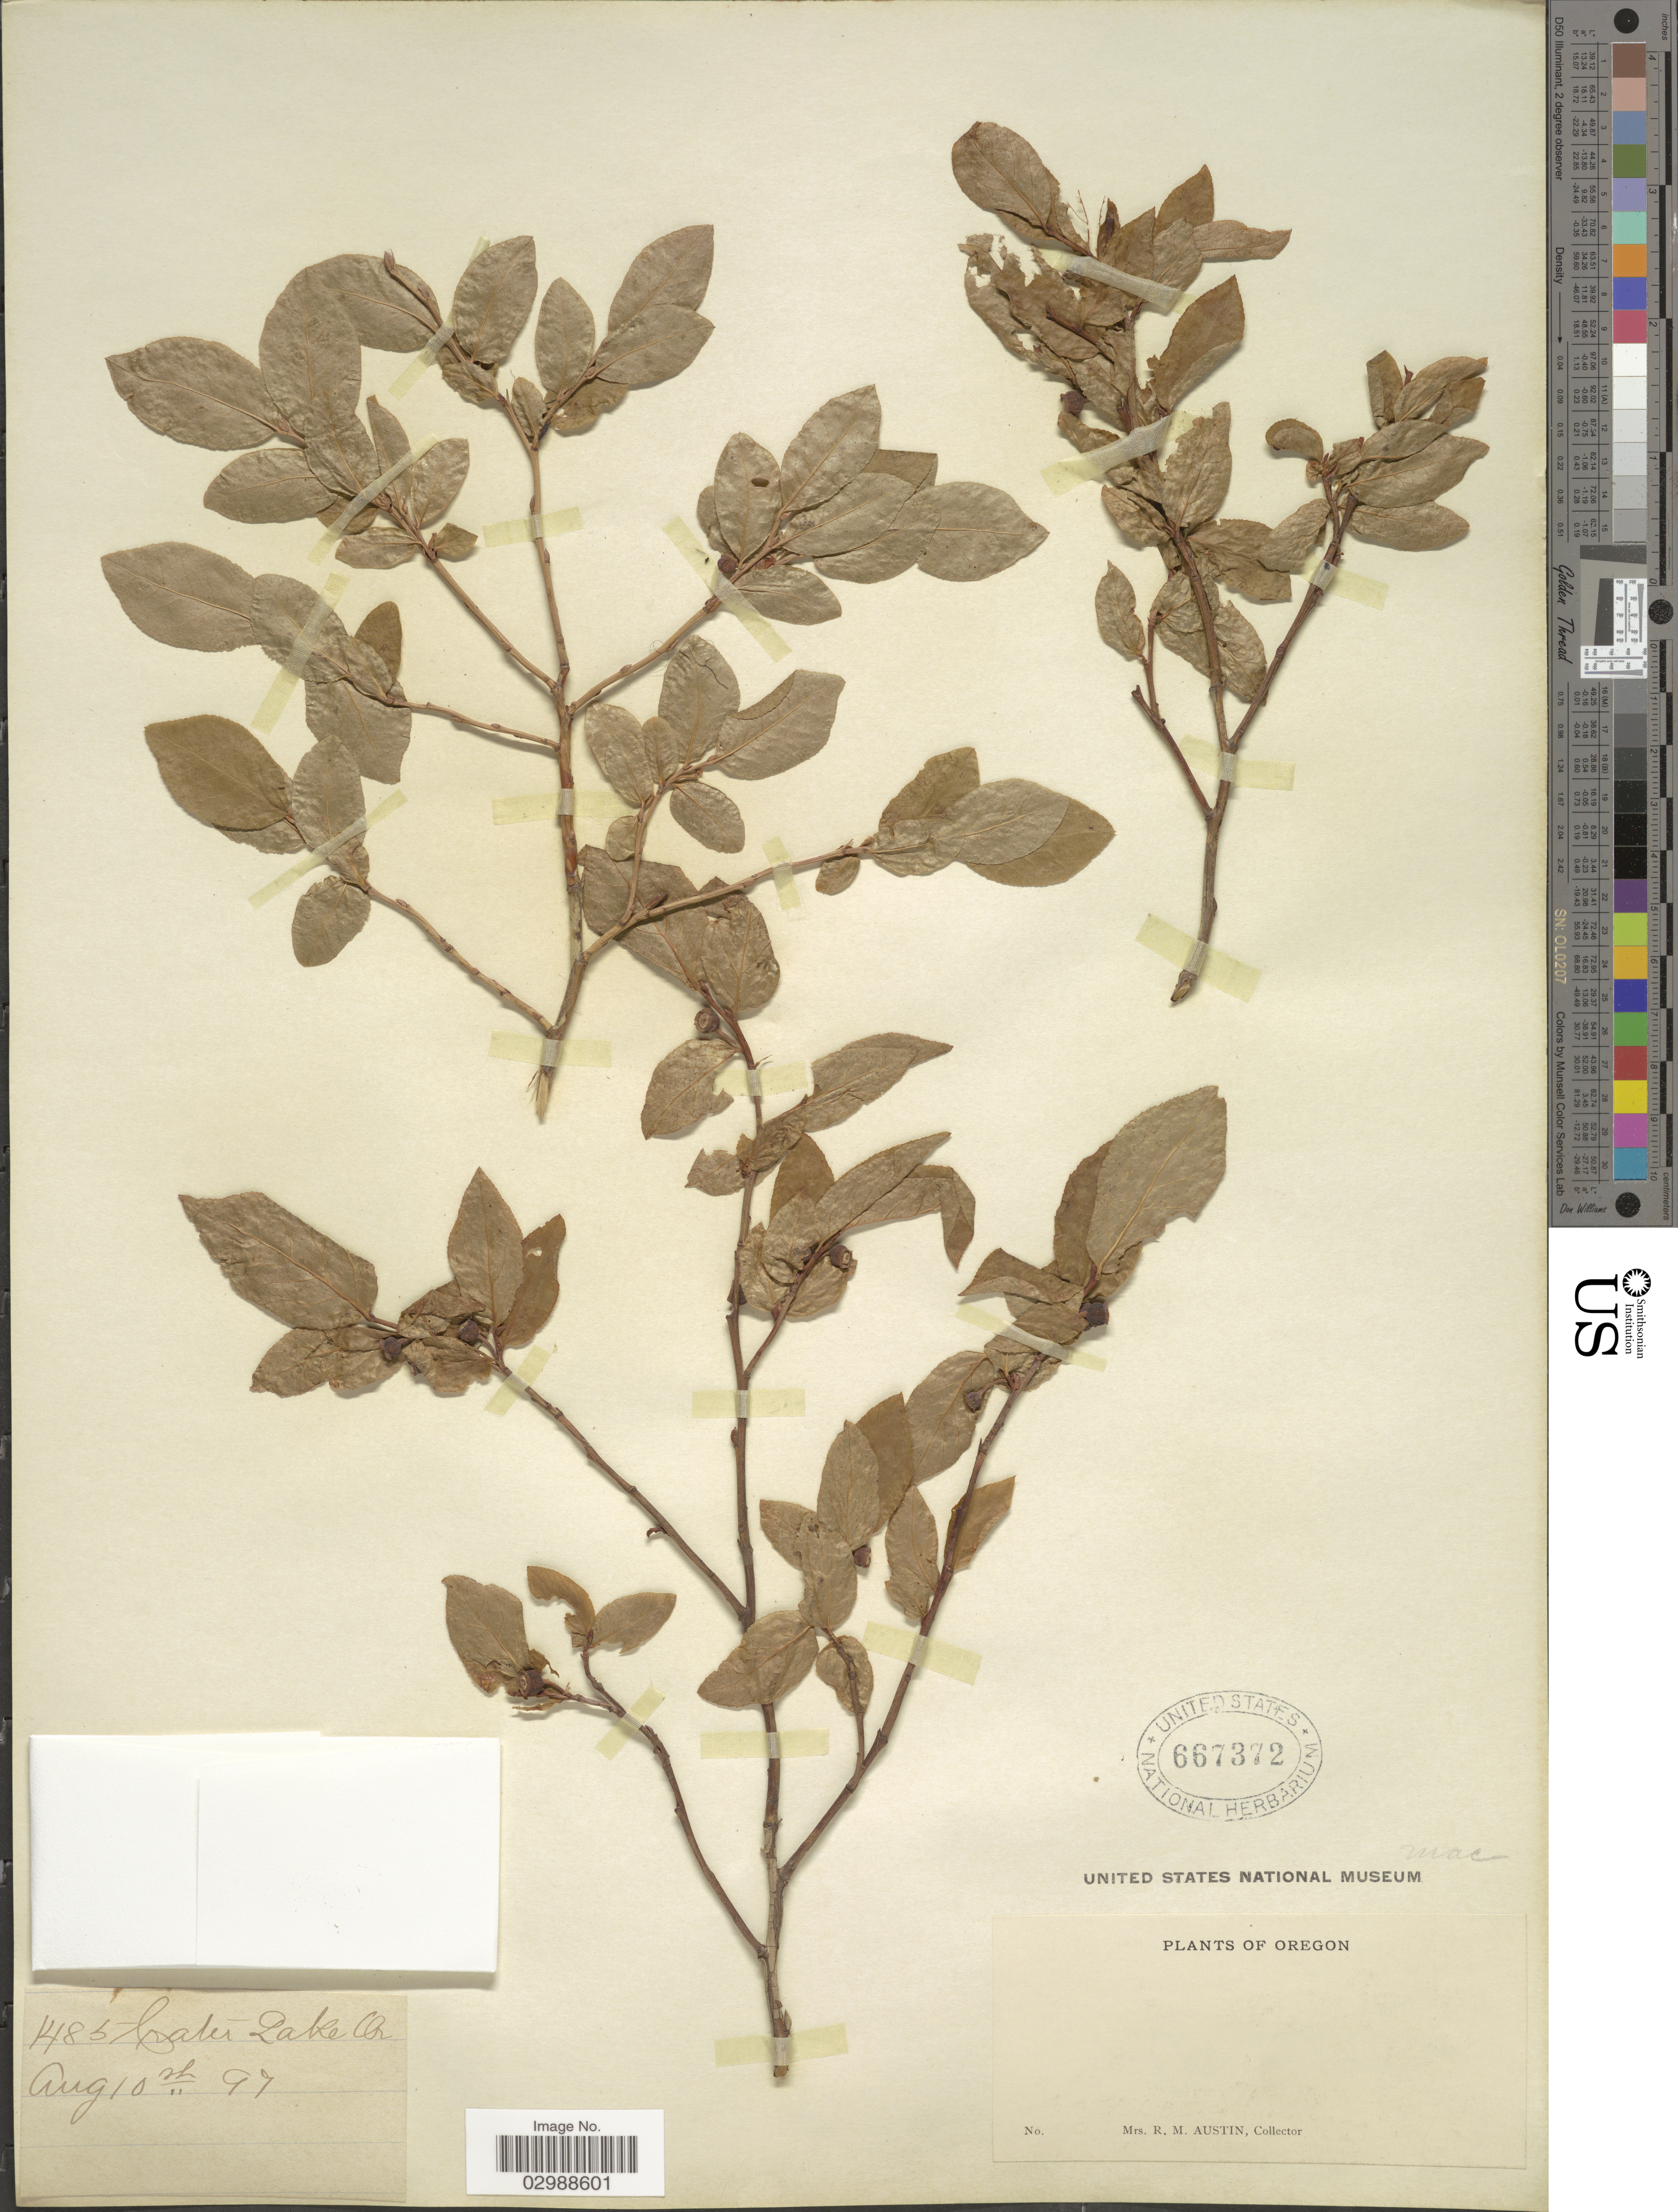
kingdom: Plantae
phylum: Tracheophyta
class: Magnoliopsida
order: Ericales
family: Ericaceae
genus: Vaccinium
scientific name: Vaccinium membranaceum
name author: Douglas ex Torr.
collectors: R. Austin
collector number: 1485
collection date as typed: Transcribed d/m/y: 10/8/97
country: United States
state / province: Oregon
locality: Crater Lake.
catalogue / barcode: US 667372